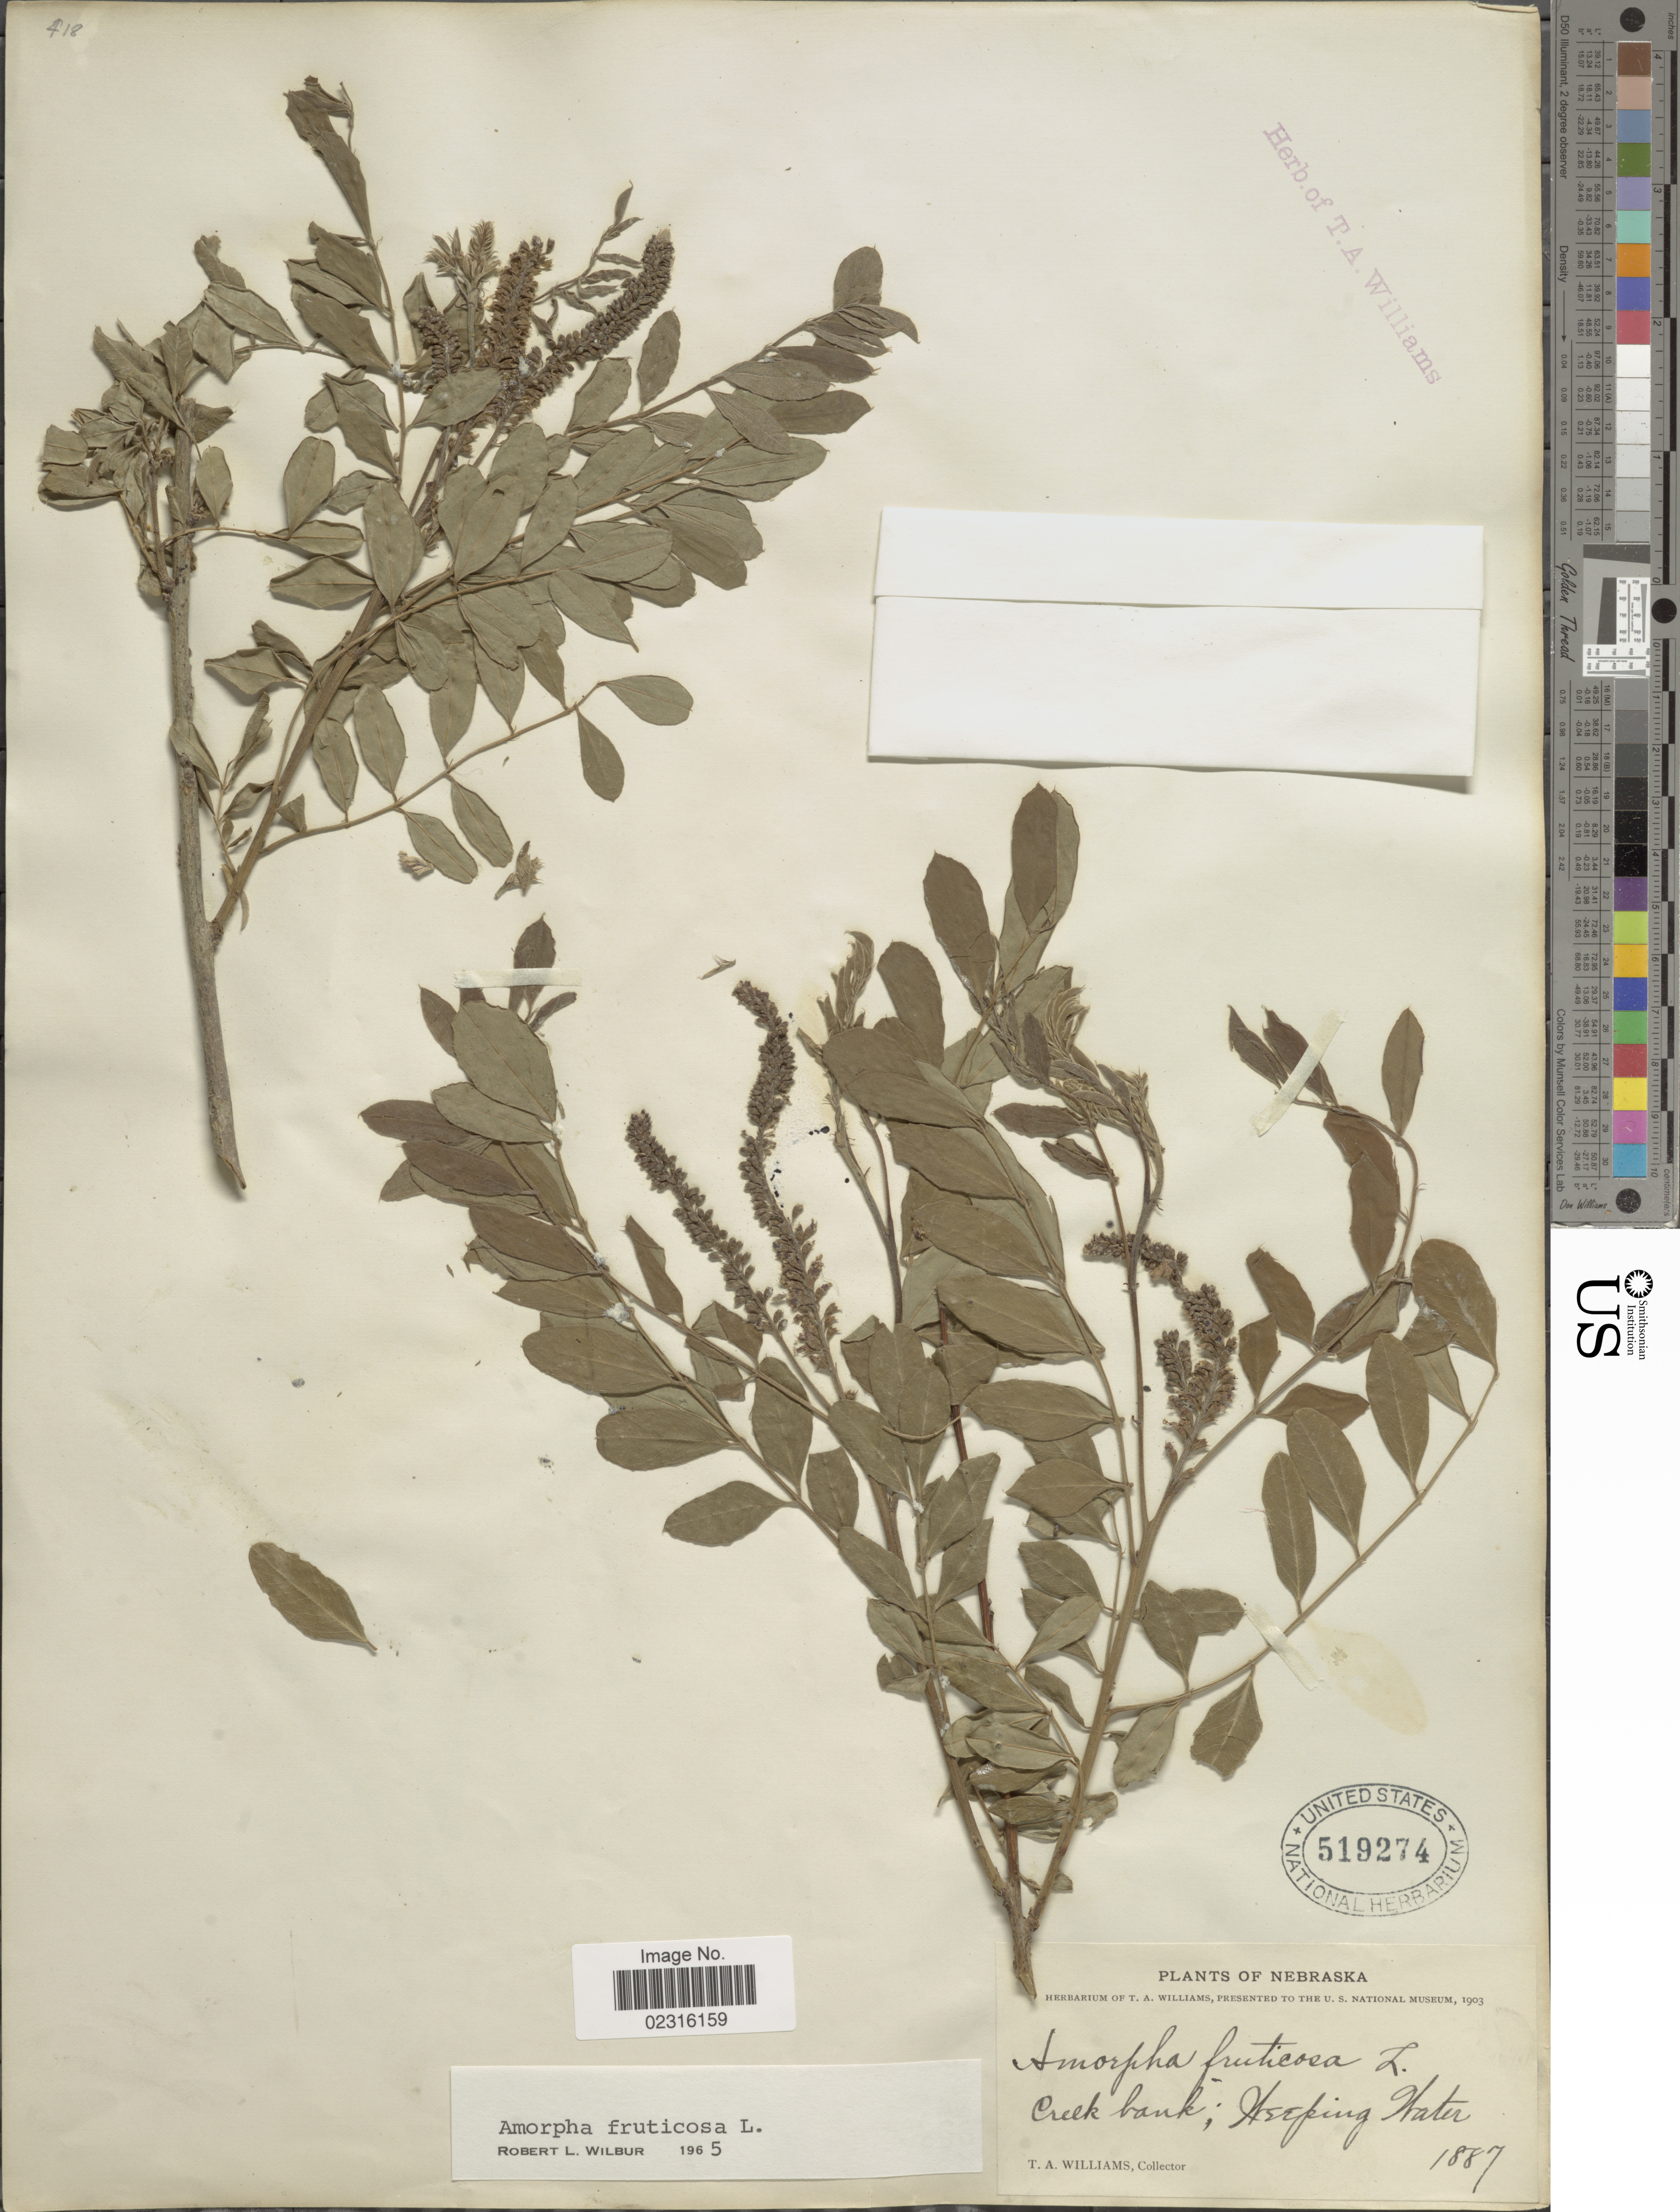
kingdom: Plantae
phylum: Tracheophyta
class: Magnoliopsida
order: Fabales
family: Fabaceae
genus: Amorpha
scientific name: Amorpha fruticosa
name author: L.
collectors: T. A. Williams (herbarium)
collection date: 1887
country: United States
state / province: Nebraska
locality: Creek bank; Weeping Water.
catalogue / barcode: US 519274